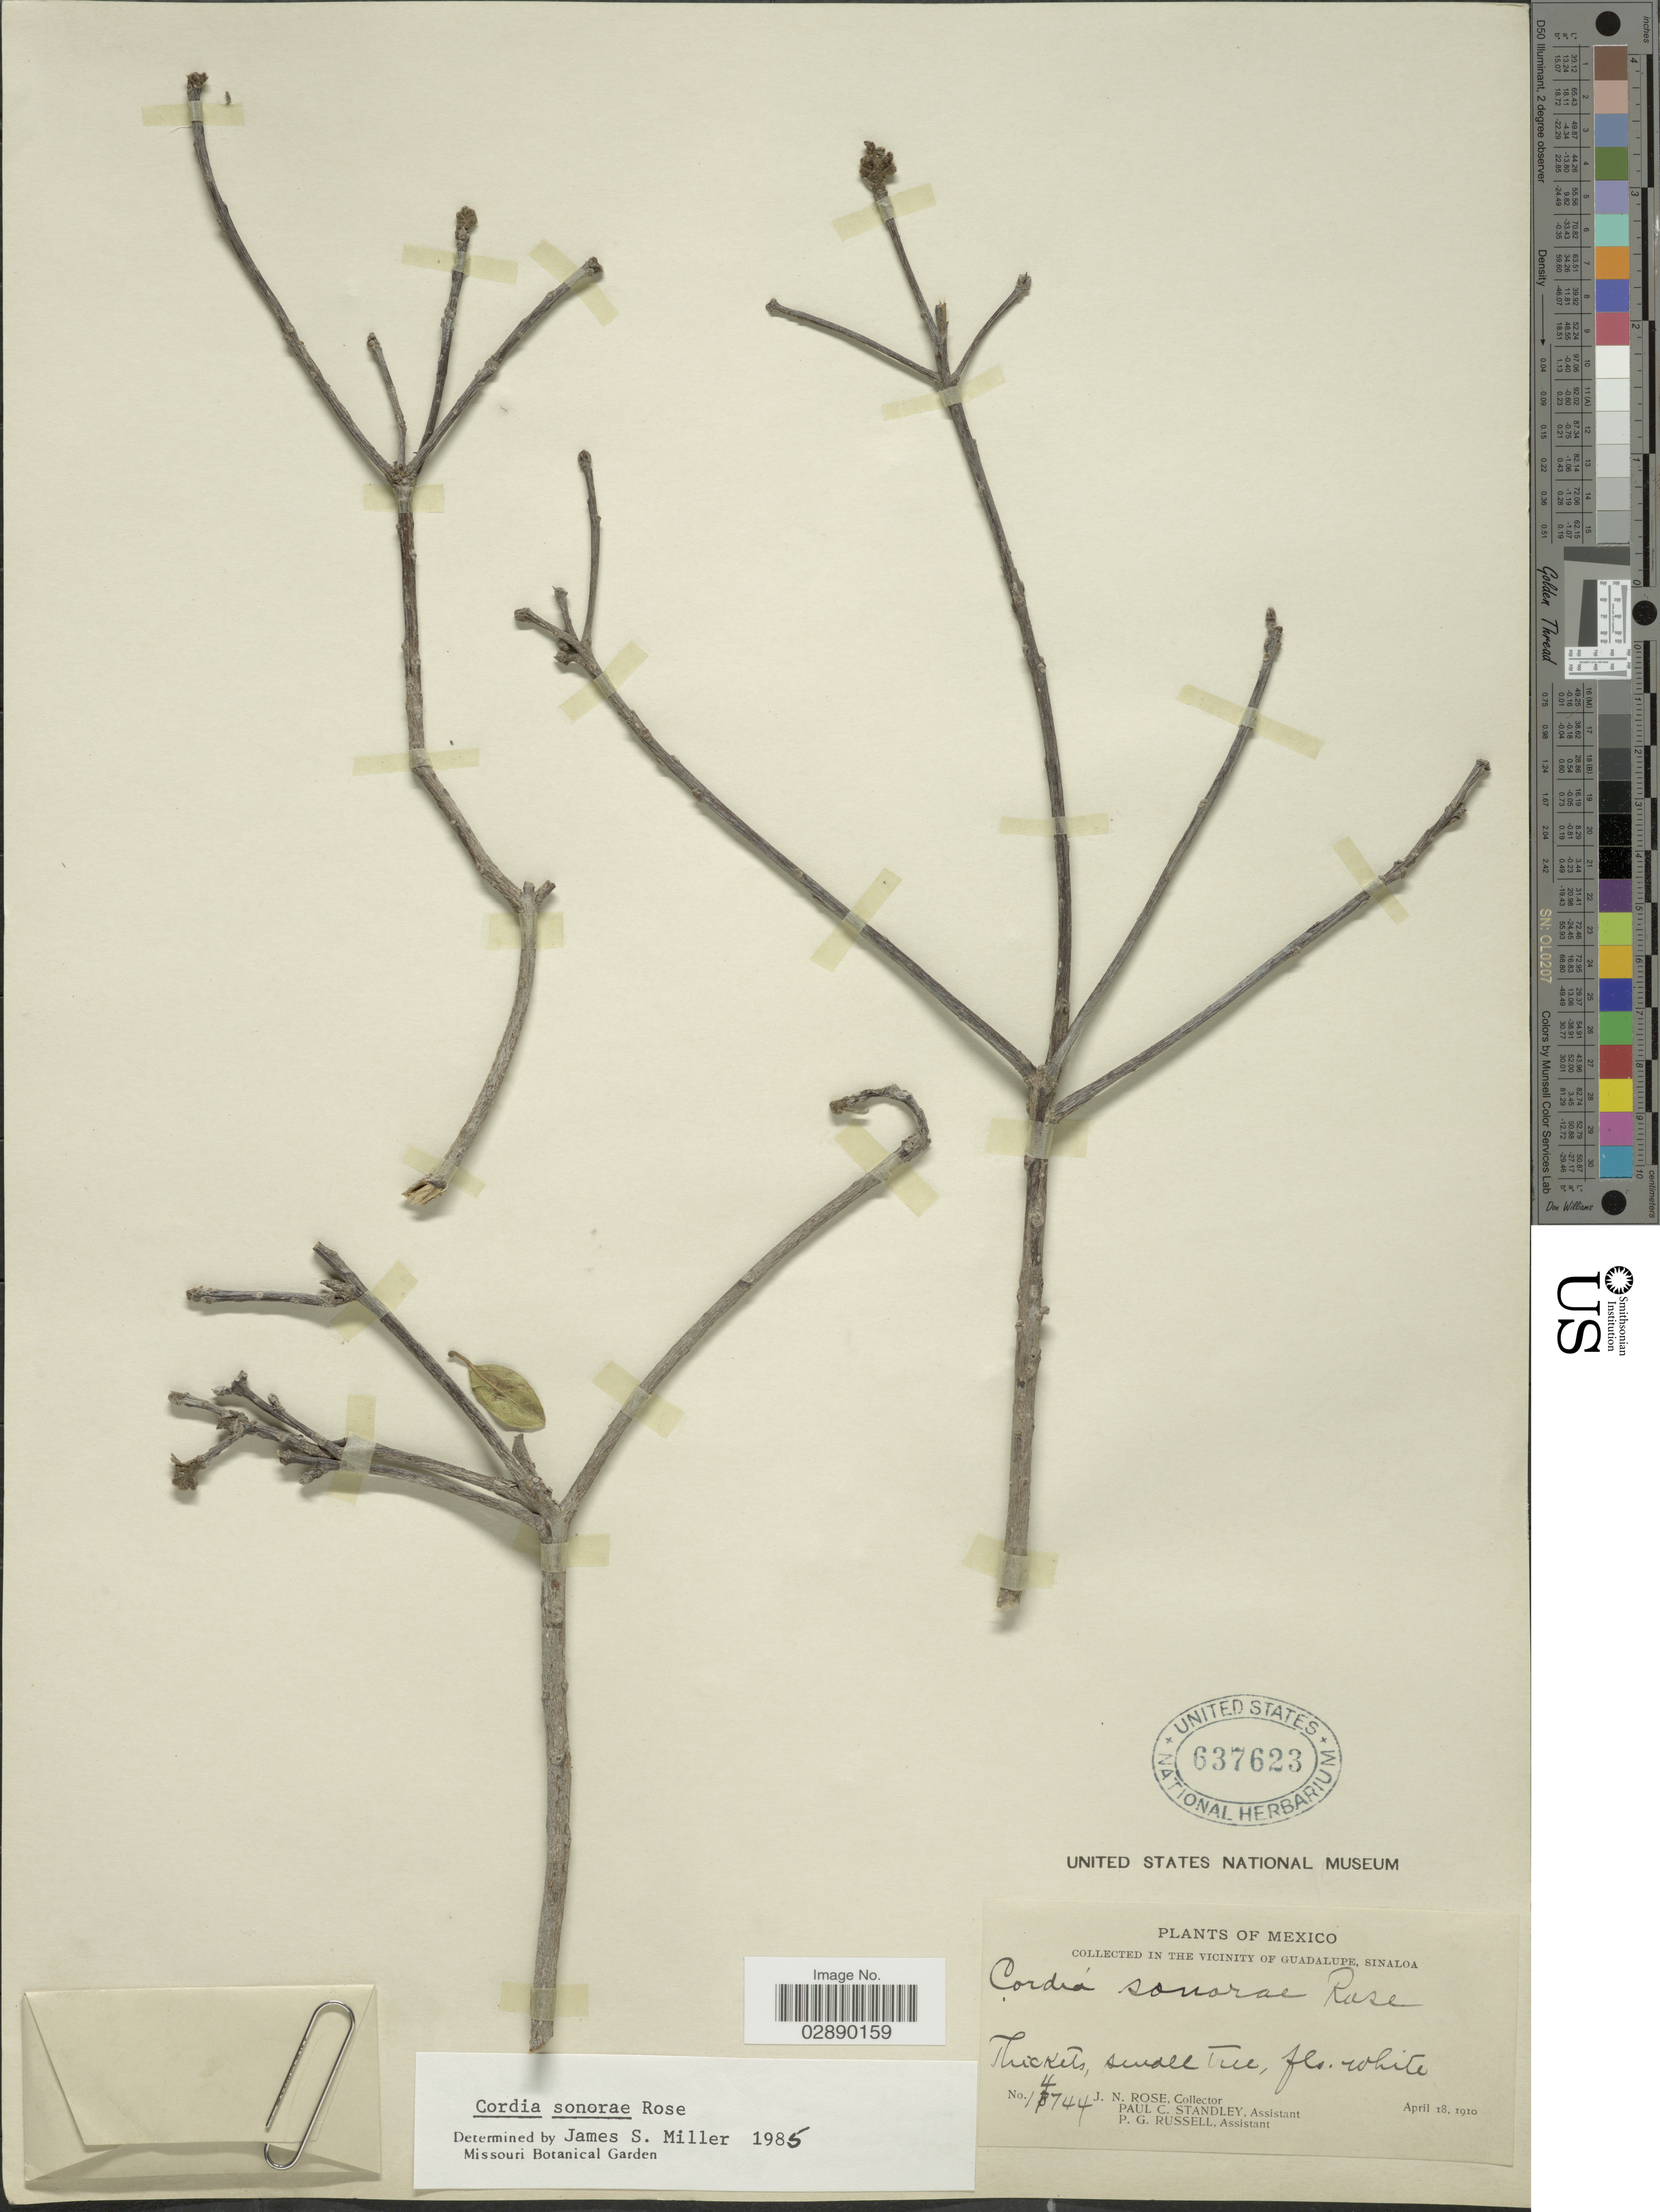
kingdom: Plantae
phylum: Tracheophyta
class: Magnoliopsida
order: Boraginales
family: Cordiaceae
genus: Cordia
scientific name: Cordia sonorae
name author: Rose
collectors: J. N. Rose, P. C. Standley & P. G. Russell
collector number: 14744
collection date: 1910-04-18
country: Mexico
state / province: Sinaloa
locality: Collected in the vicinity of Guadalupe.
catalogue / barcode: US 637623